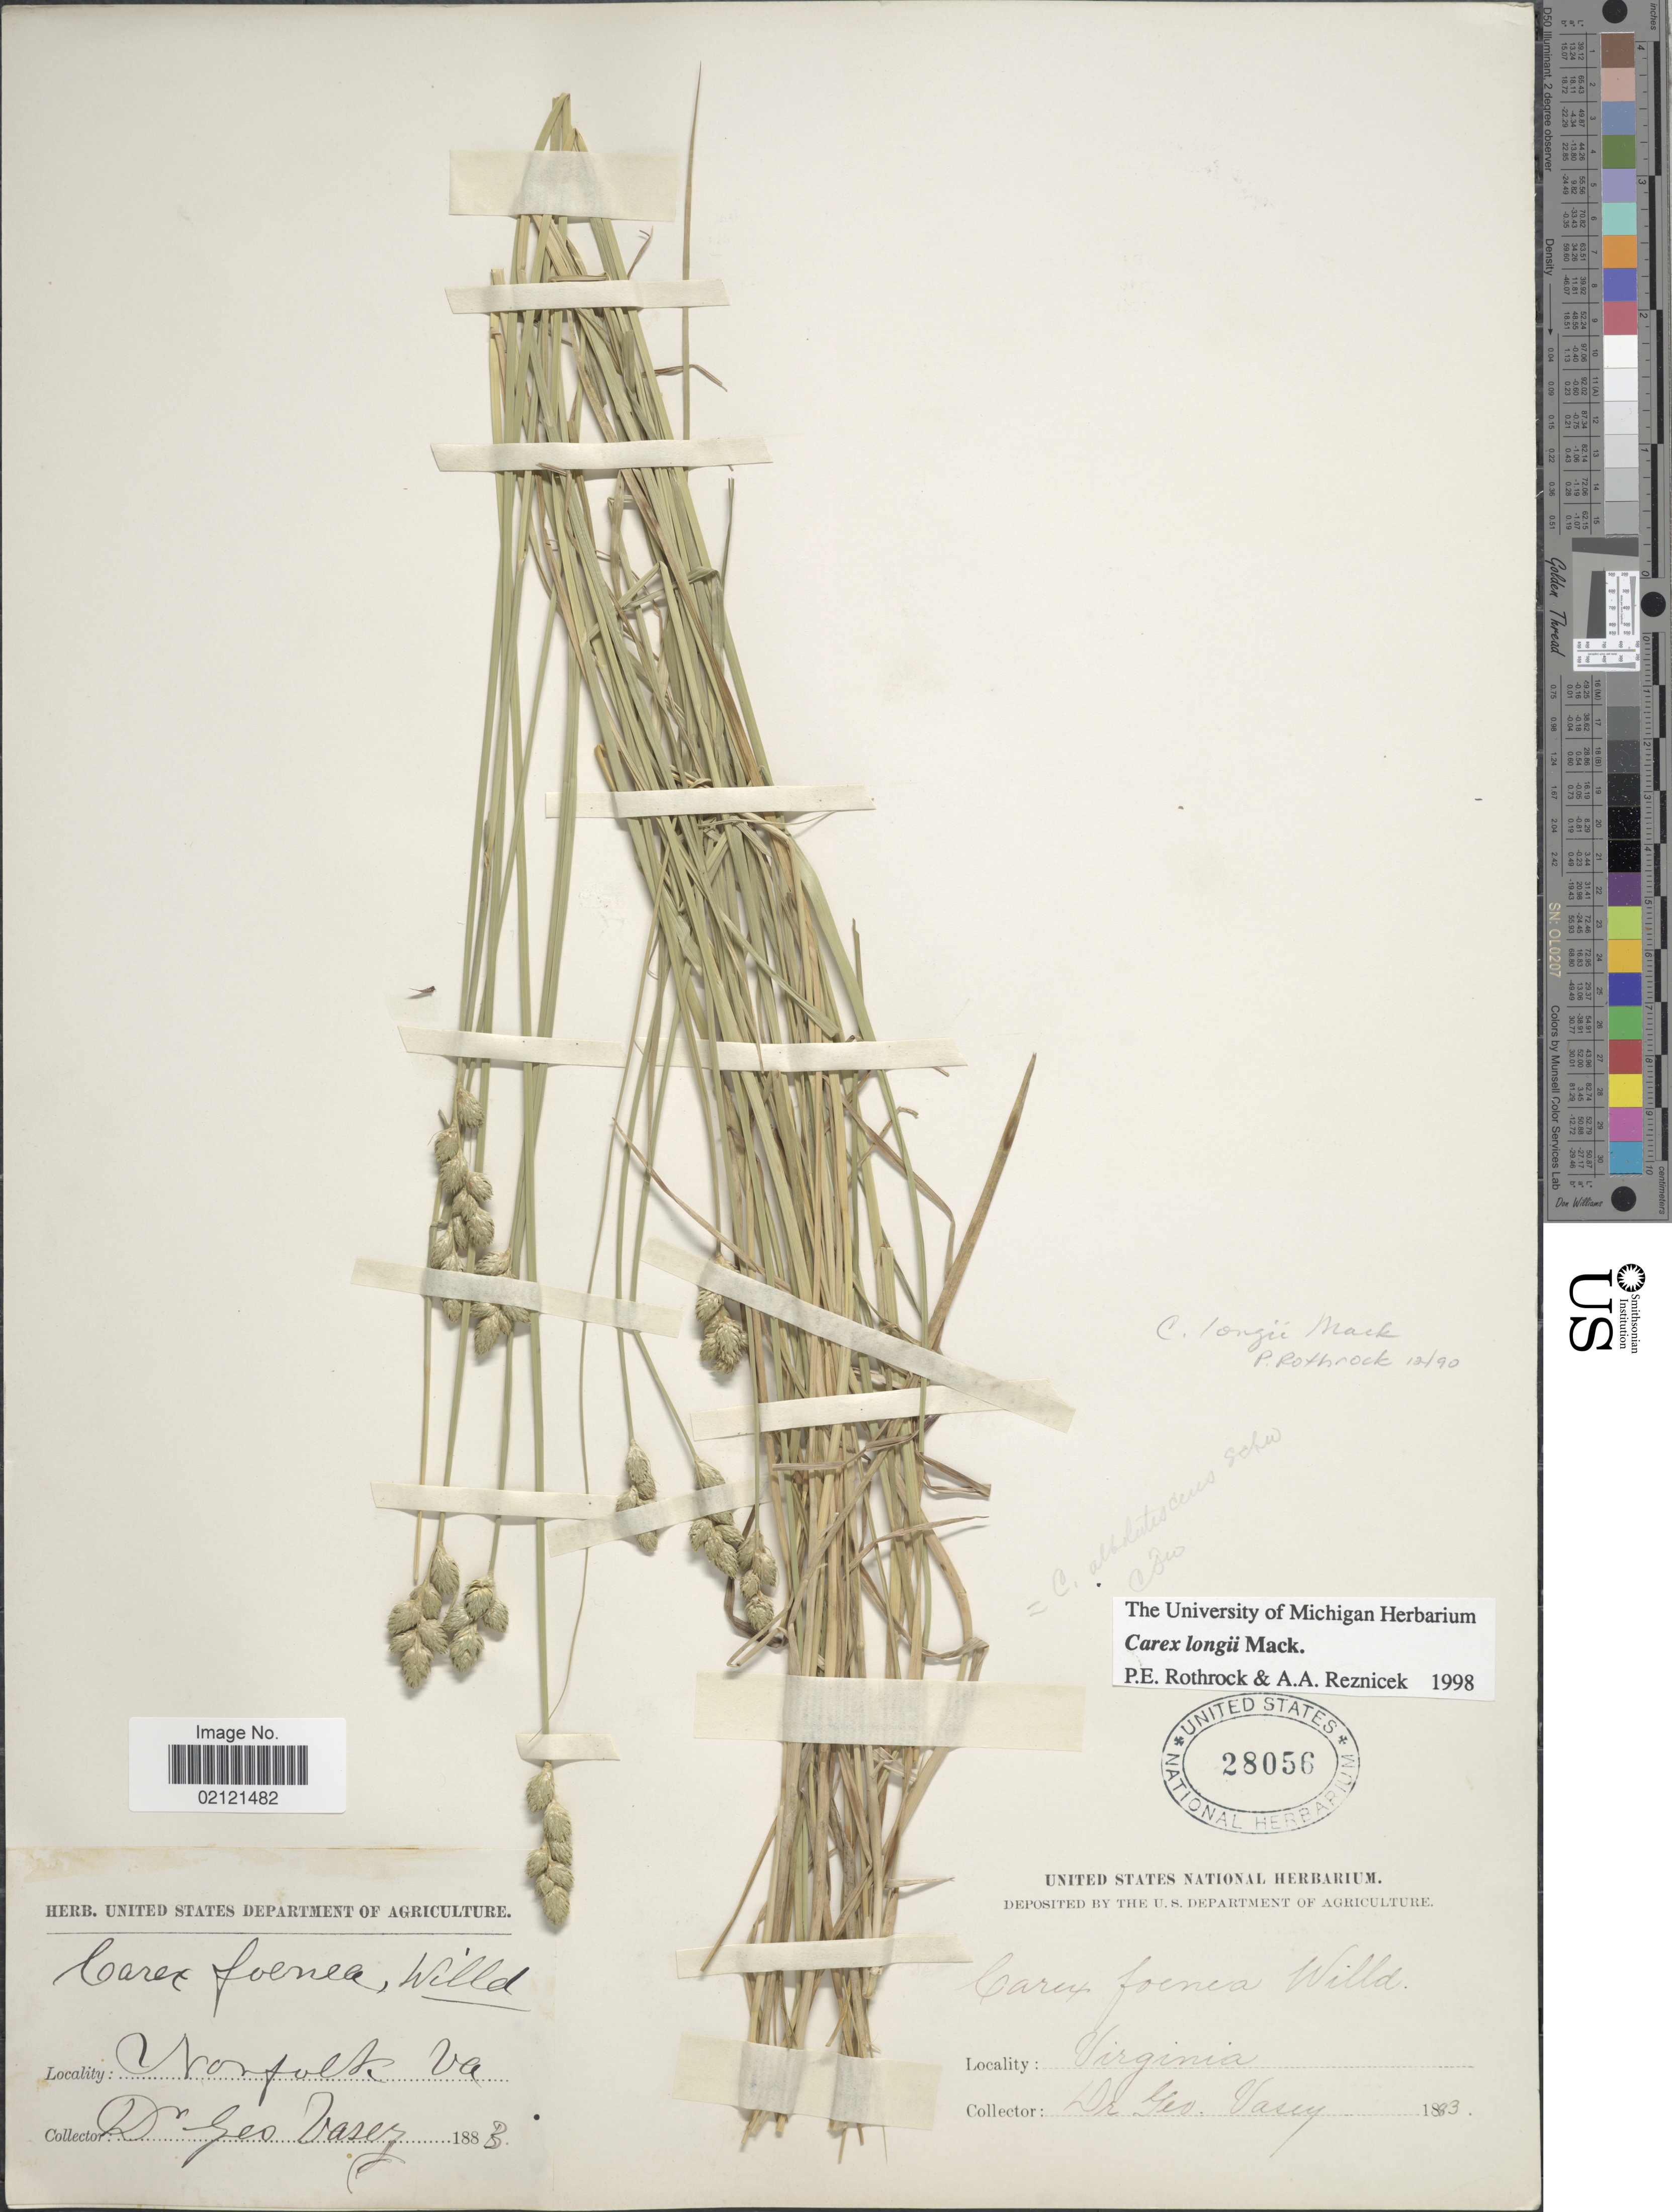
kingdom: Plantae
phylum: Tracheophyta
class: Liliopsida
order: Poales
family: Cyperaceae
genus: Carex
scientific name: Carex longii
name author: Mack.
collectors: G. Vasey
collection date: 1883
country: United States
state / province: Virginia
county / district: City of Norfolk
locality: Norfolk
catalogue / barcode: US 28056